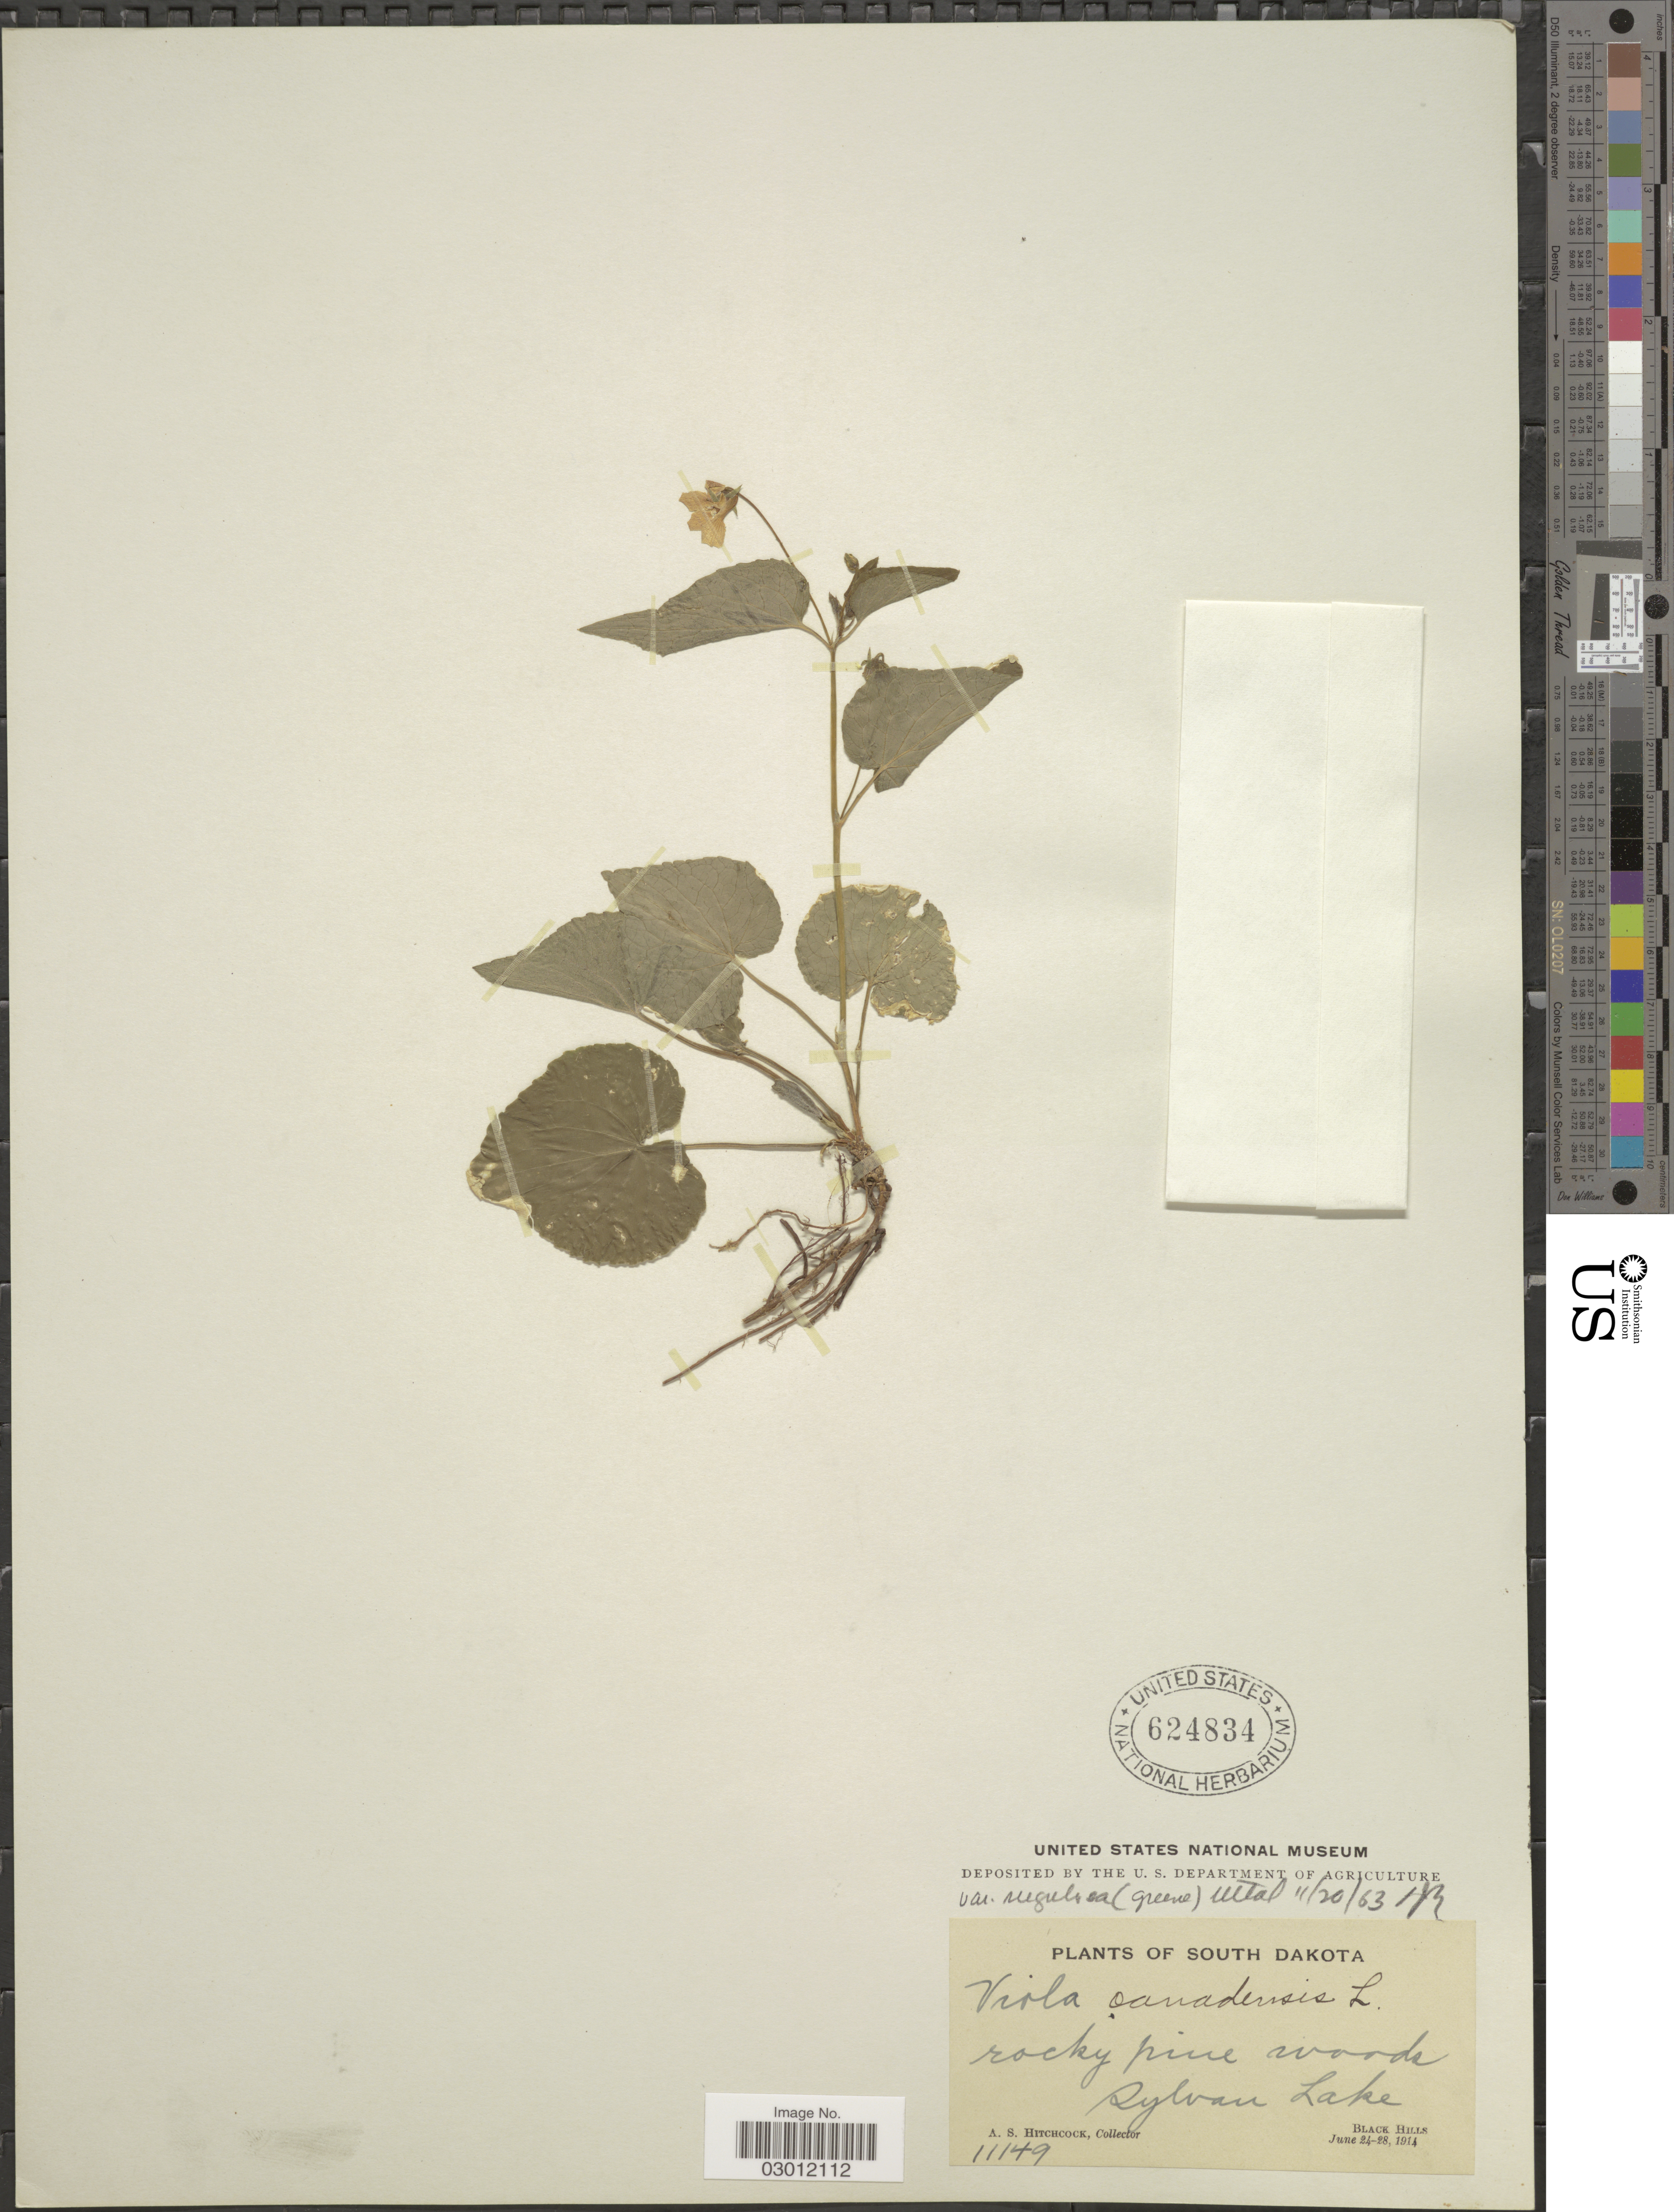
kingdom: Plantae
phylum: Tracheophyta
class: Magnoliopsida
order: Malpighiales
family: Violaceae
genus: Viola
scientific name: Viola canadensis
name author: L.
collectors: A. S. Hitchcock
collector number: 11149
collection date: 1914-06-24/1914-06-28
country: United States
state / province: South Dakota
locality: Rocky pine woods, Sylvan Lake. Black Hills.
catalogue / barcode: US 624834